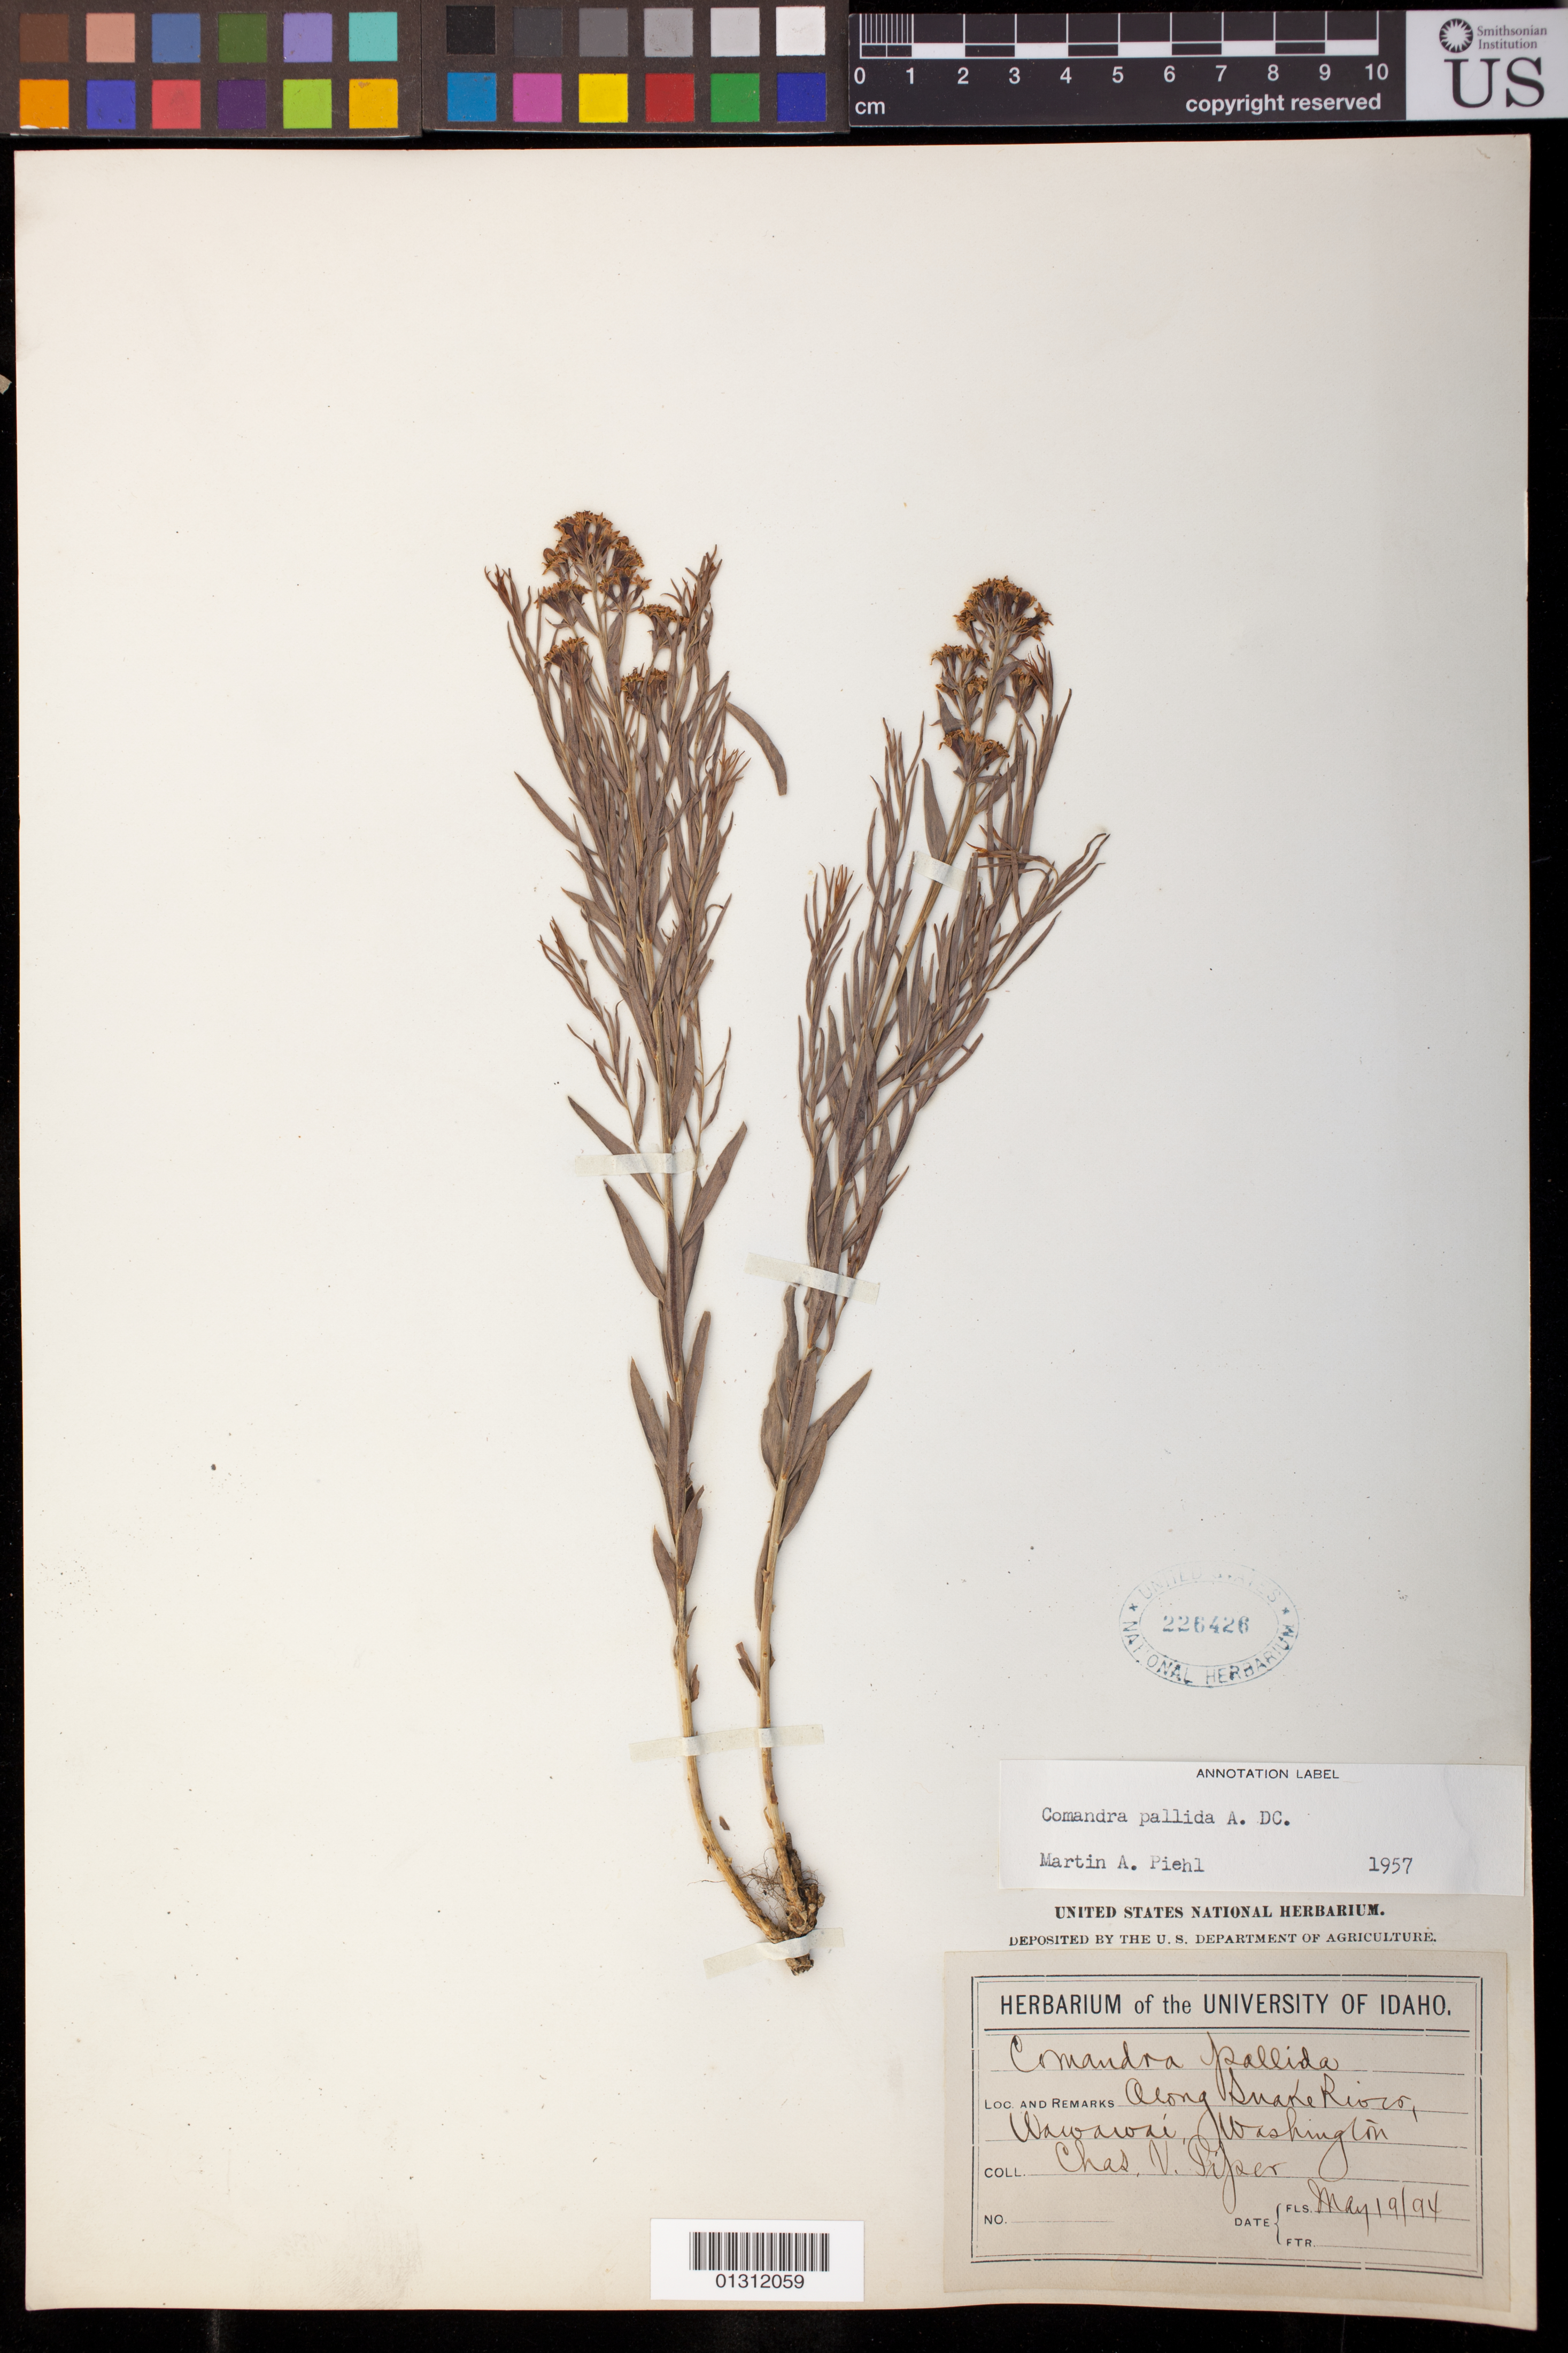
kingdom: Plantae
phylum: Tracheophyta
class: Magnoliopsida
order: Santalales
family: Comandraceae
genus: Comandra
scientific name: Comandra pallida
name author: A. DC.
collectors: C. V. Piper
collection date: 1894-05-19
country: United States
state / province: Washington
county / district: Whitman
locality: Along Snake River, Wawawai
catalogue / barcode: US 226426